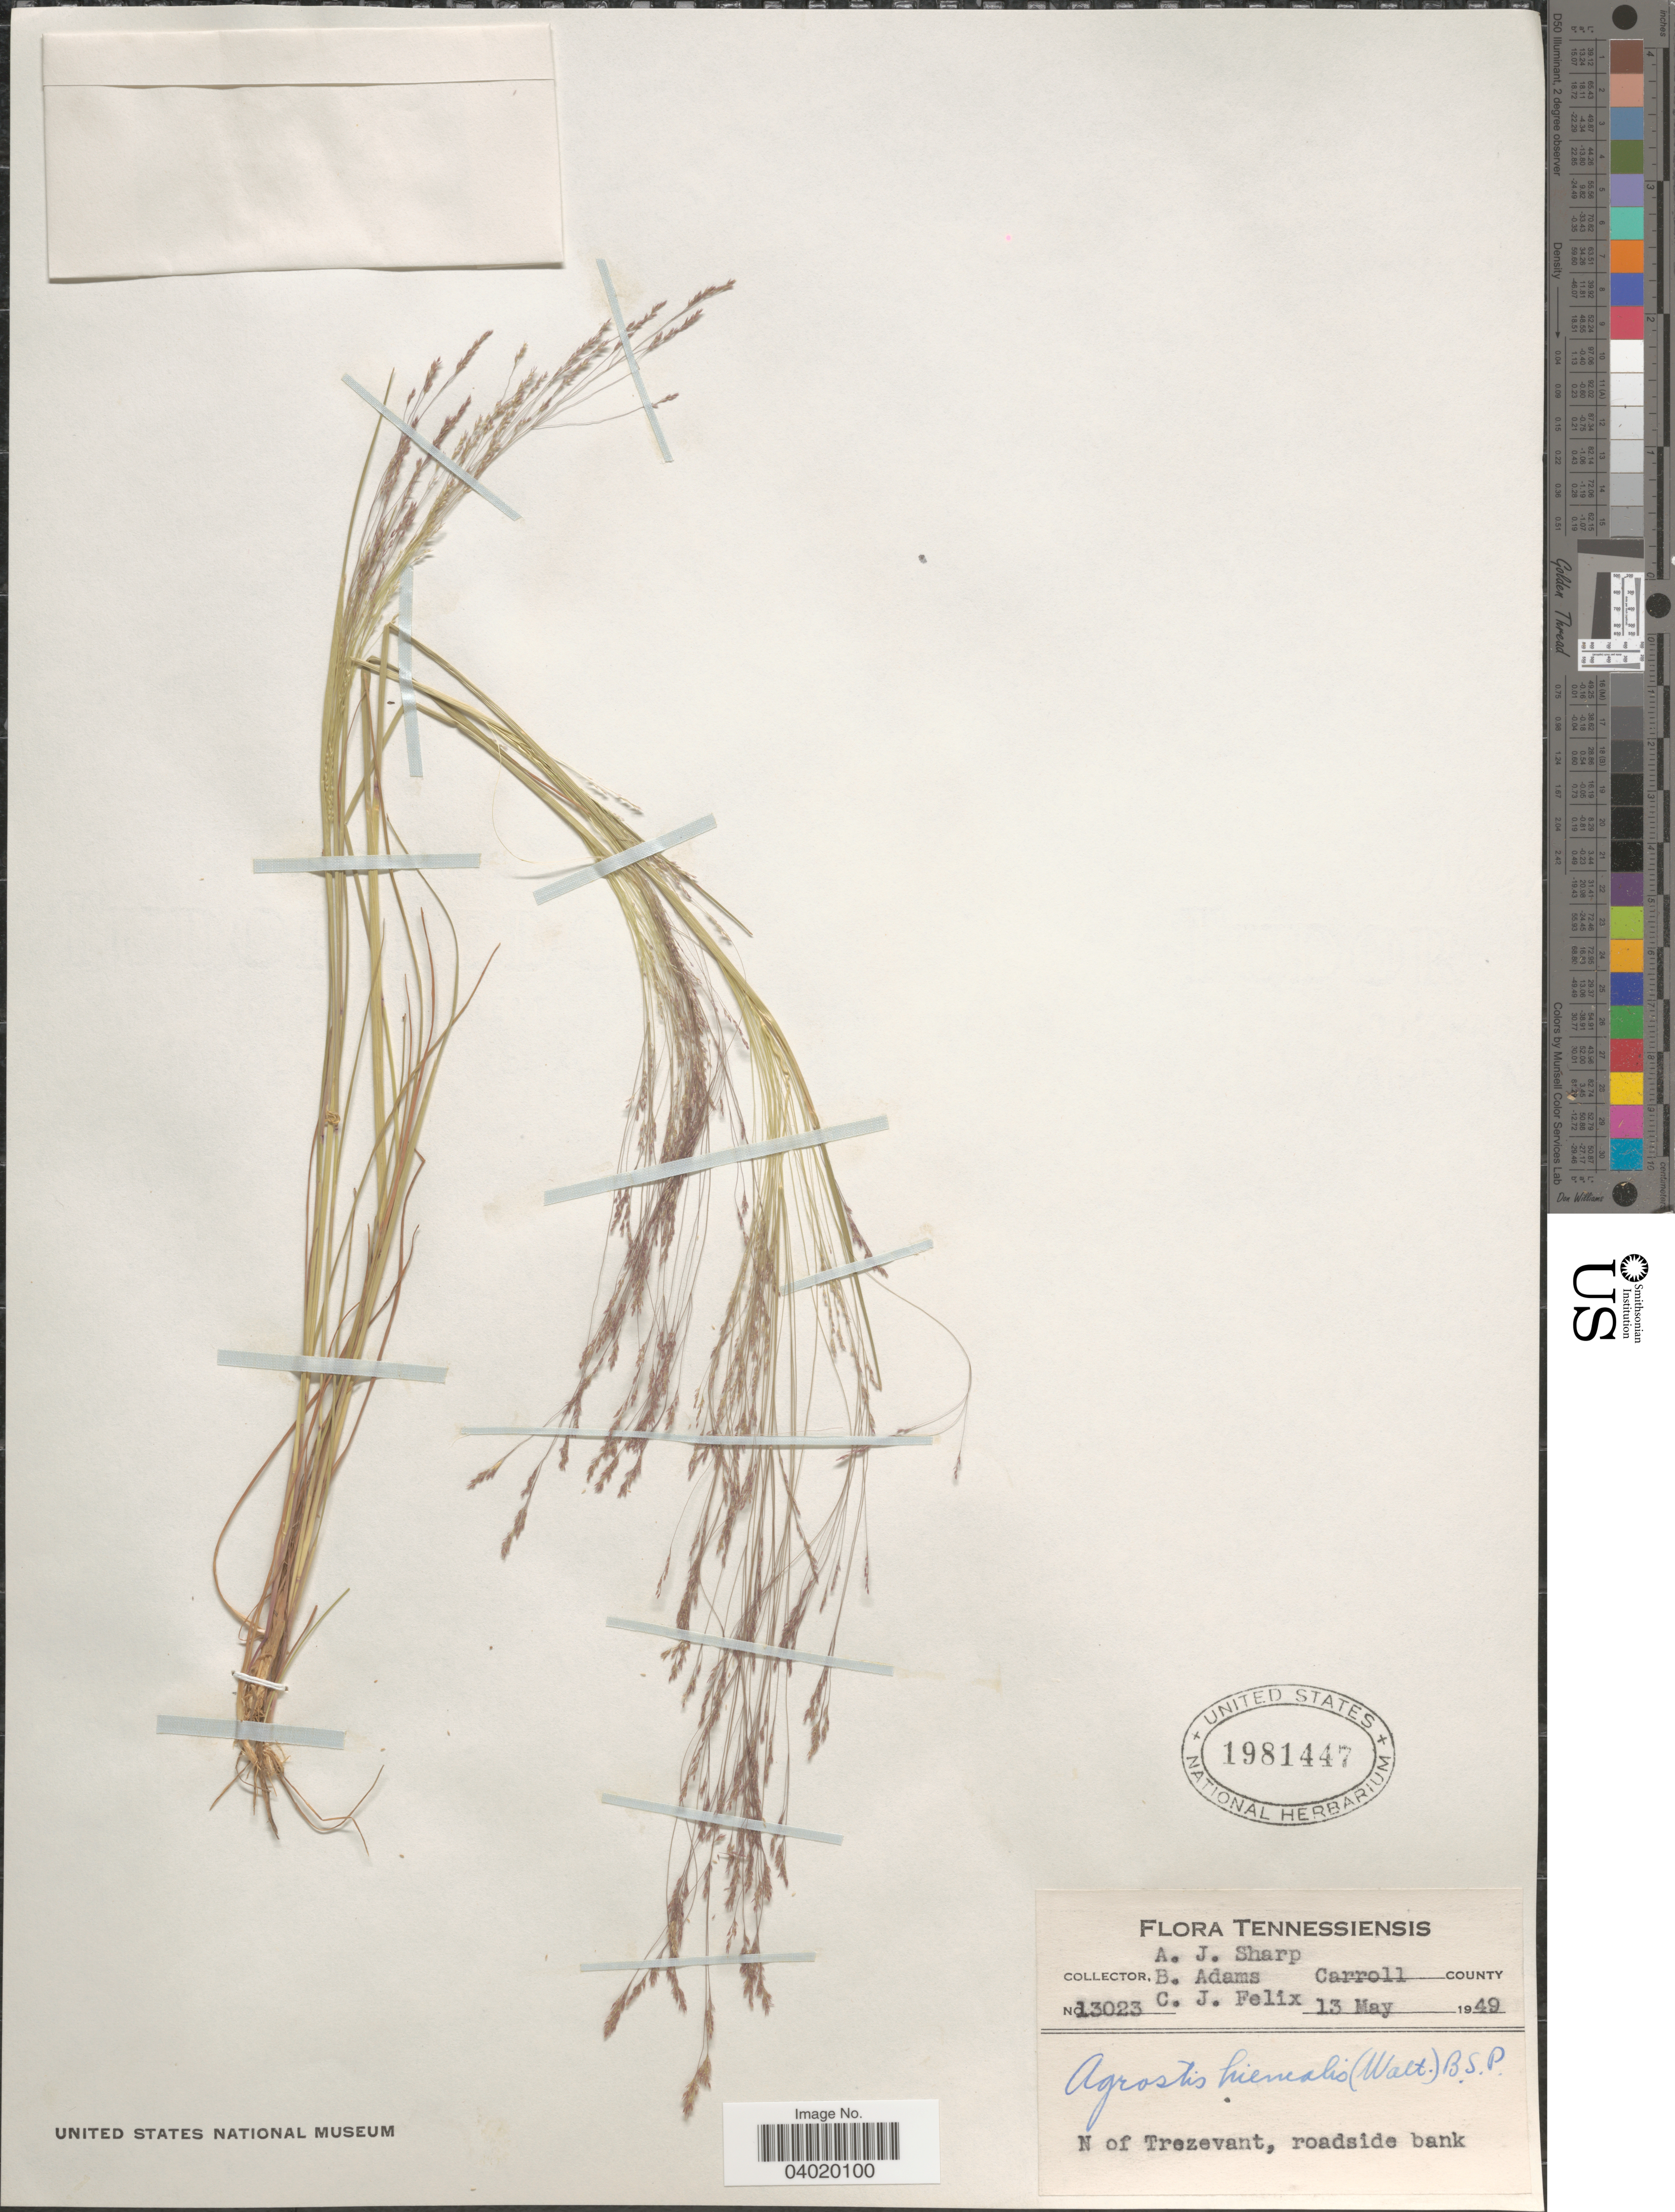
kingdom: Plantae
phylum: Tracheophyta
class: Liliopsida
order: Poales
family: Poaceae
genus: Agrostis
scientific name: Agrostis hyemalis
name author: (Walter) Britton et al.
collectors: A. J. Sharp, B. Adams & C. Felix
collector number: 13023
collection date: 1949-05-13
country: United States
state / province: Tennessee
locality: Carroll County. N of Trezevant, roadside bank.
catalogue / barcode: US 1981447